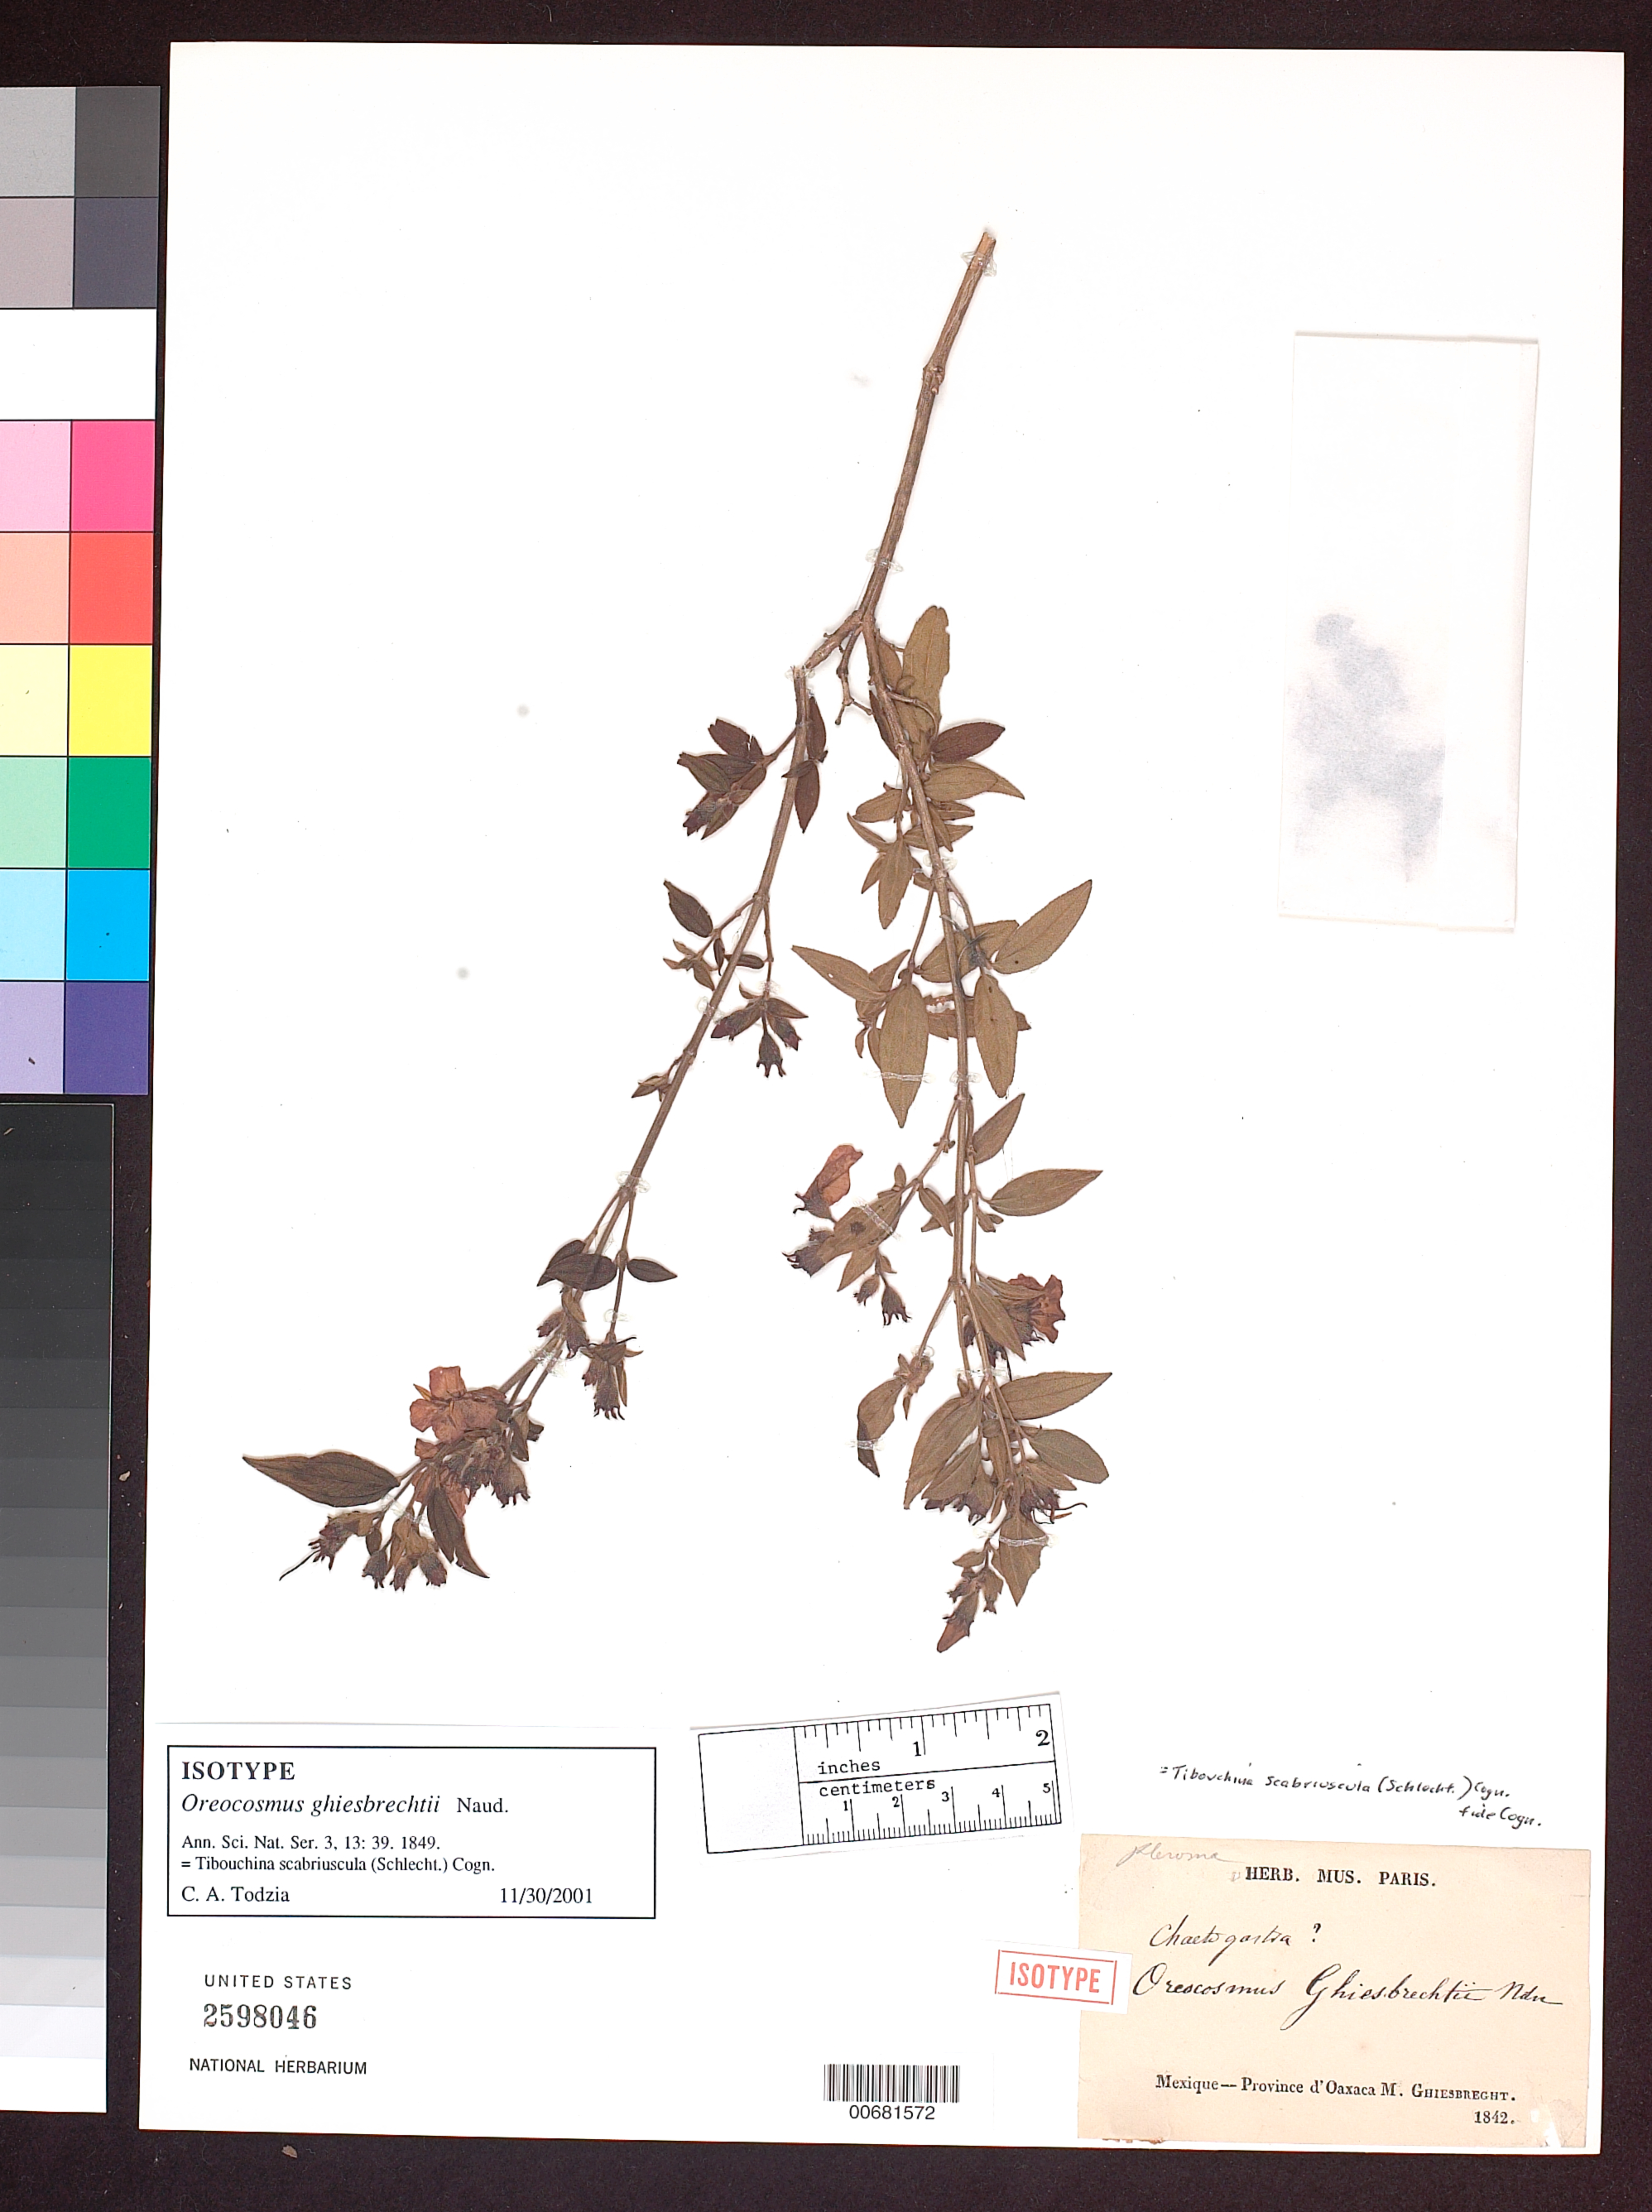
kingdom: Plantae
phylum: Tracheophyta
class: Magnoliopsida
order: Myrtales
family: Melastomataceae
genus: Oreocosmus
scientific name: Oreocosmus ghiesbrechtii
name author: Naudin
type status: Isotype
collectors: A. Ghiesbreght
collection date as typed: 1842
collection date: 1842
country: Mexico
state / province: Oaxaca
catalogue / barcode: US 2598046